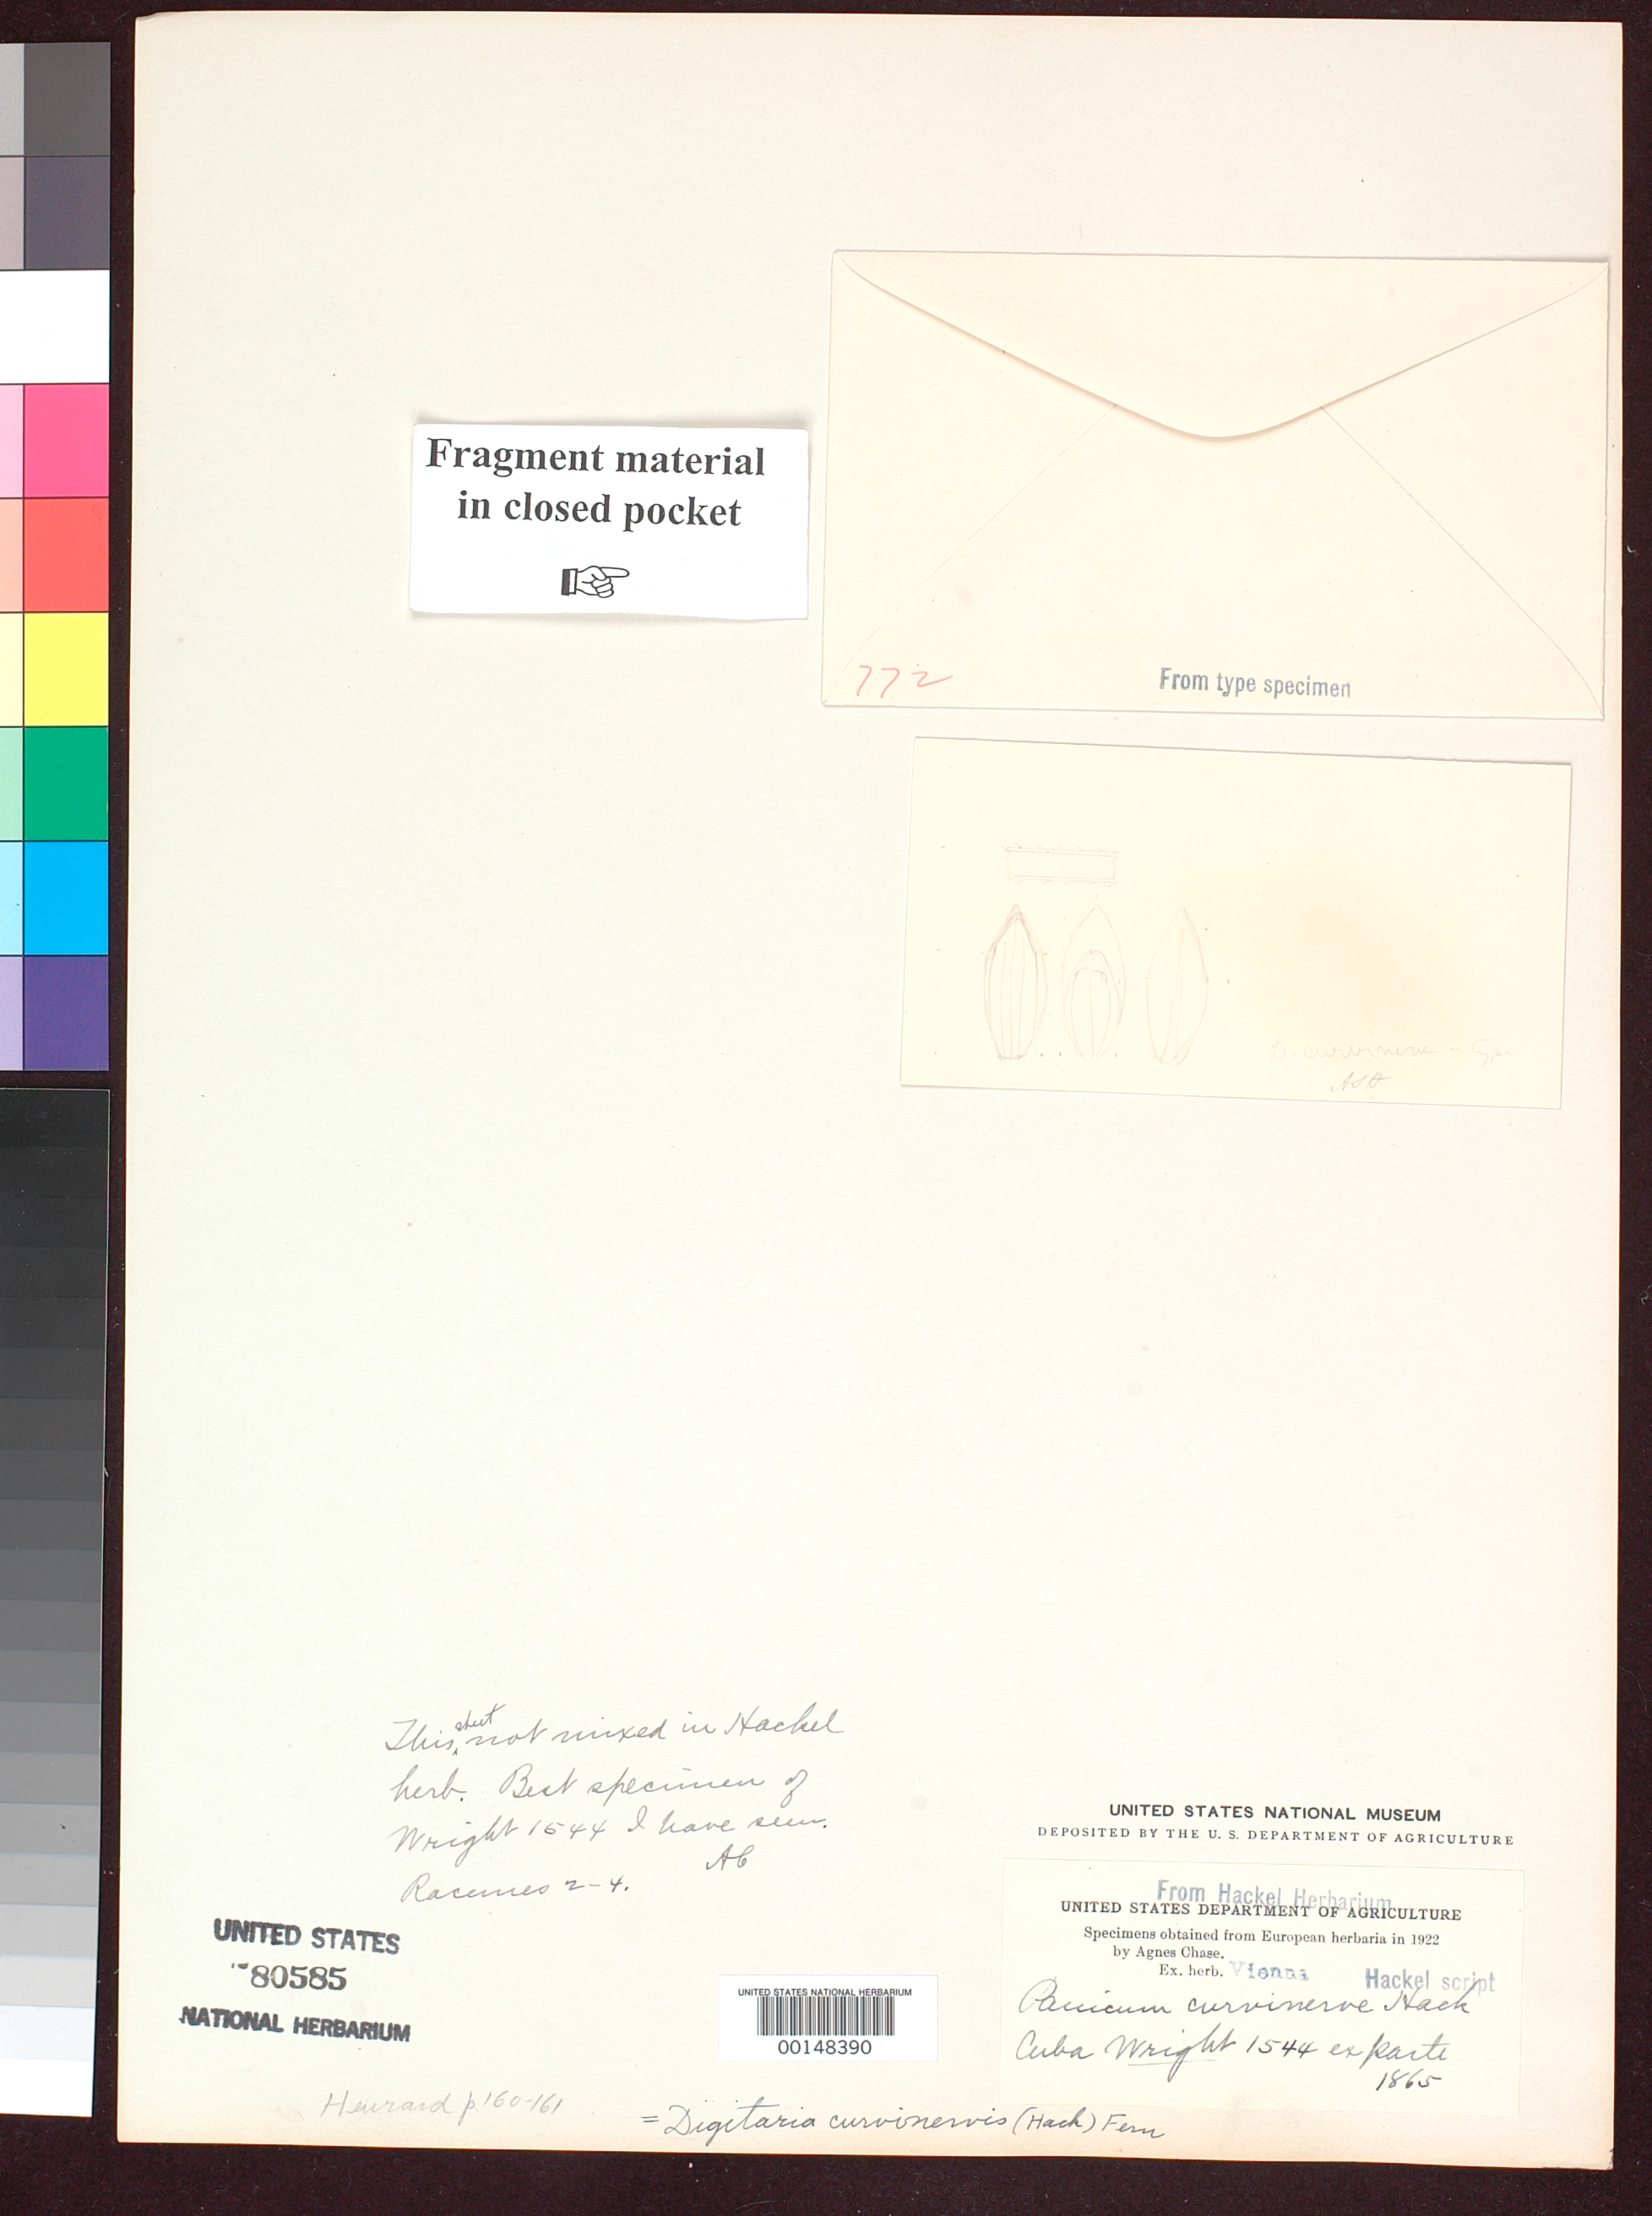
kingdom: Plantae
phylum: Tracheophyta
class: Liliopsida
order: Poales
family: Poaceae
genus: Panicum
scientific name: Panicum curvinerve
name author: J. Hack.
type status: Type Fragment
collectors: C. Wright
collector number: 1544 (in part)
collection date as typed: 1865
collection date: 1865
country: Cuba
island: Greater Antilles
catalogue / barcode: US 80585